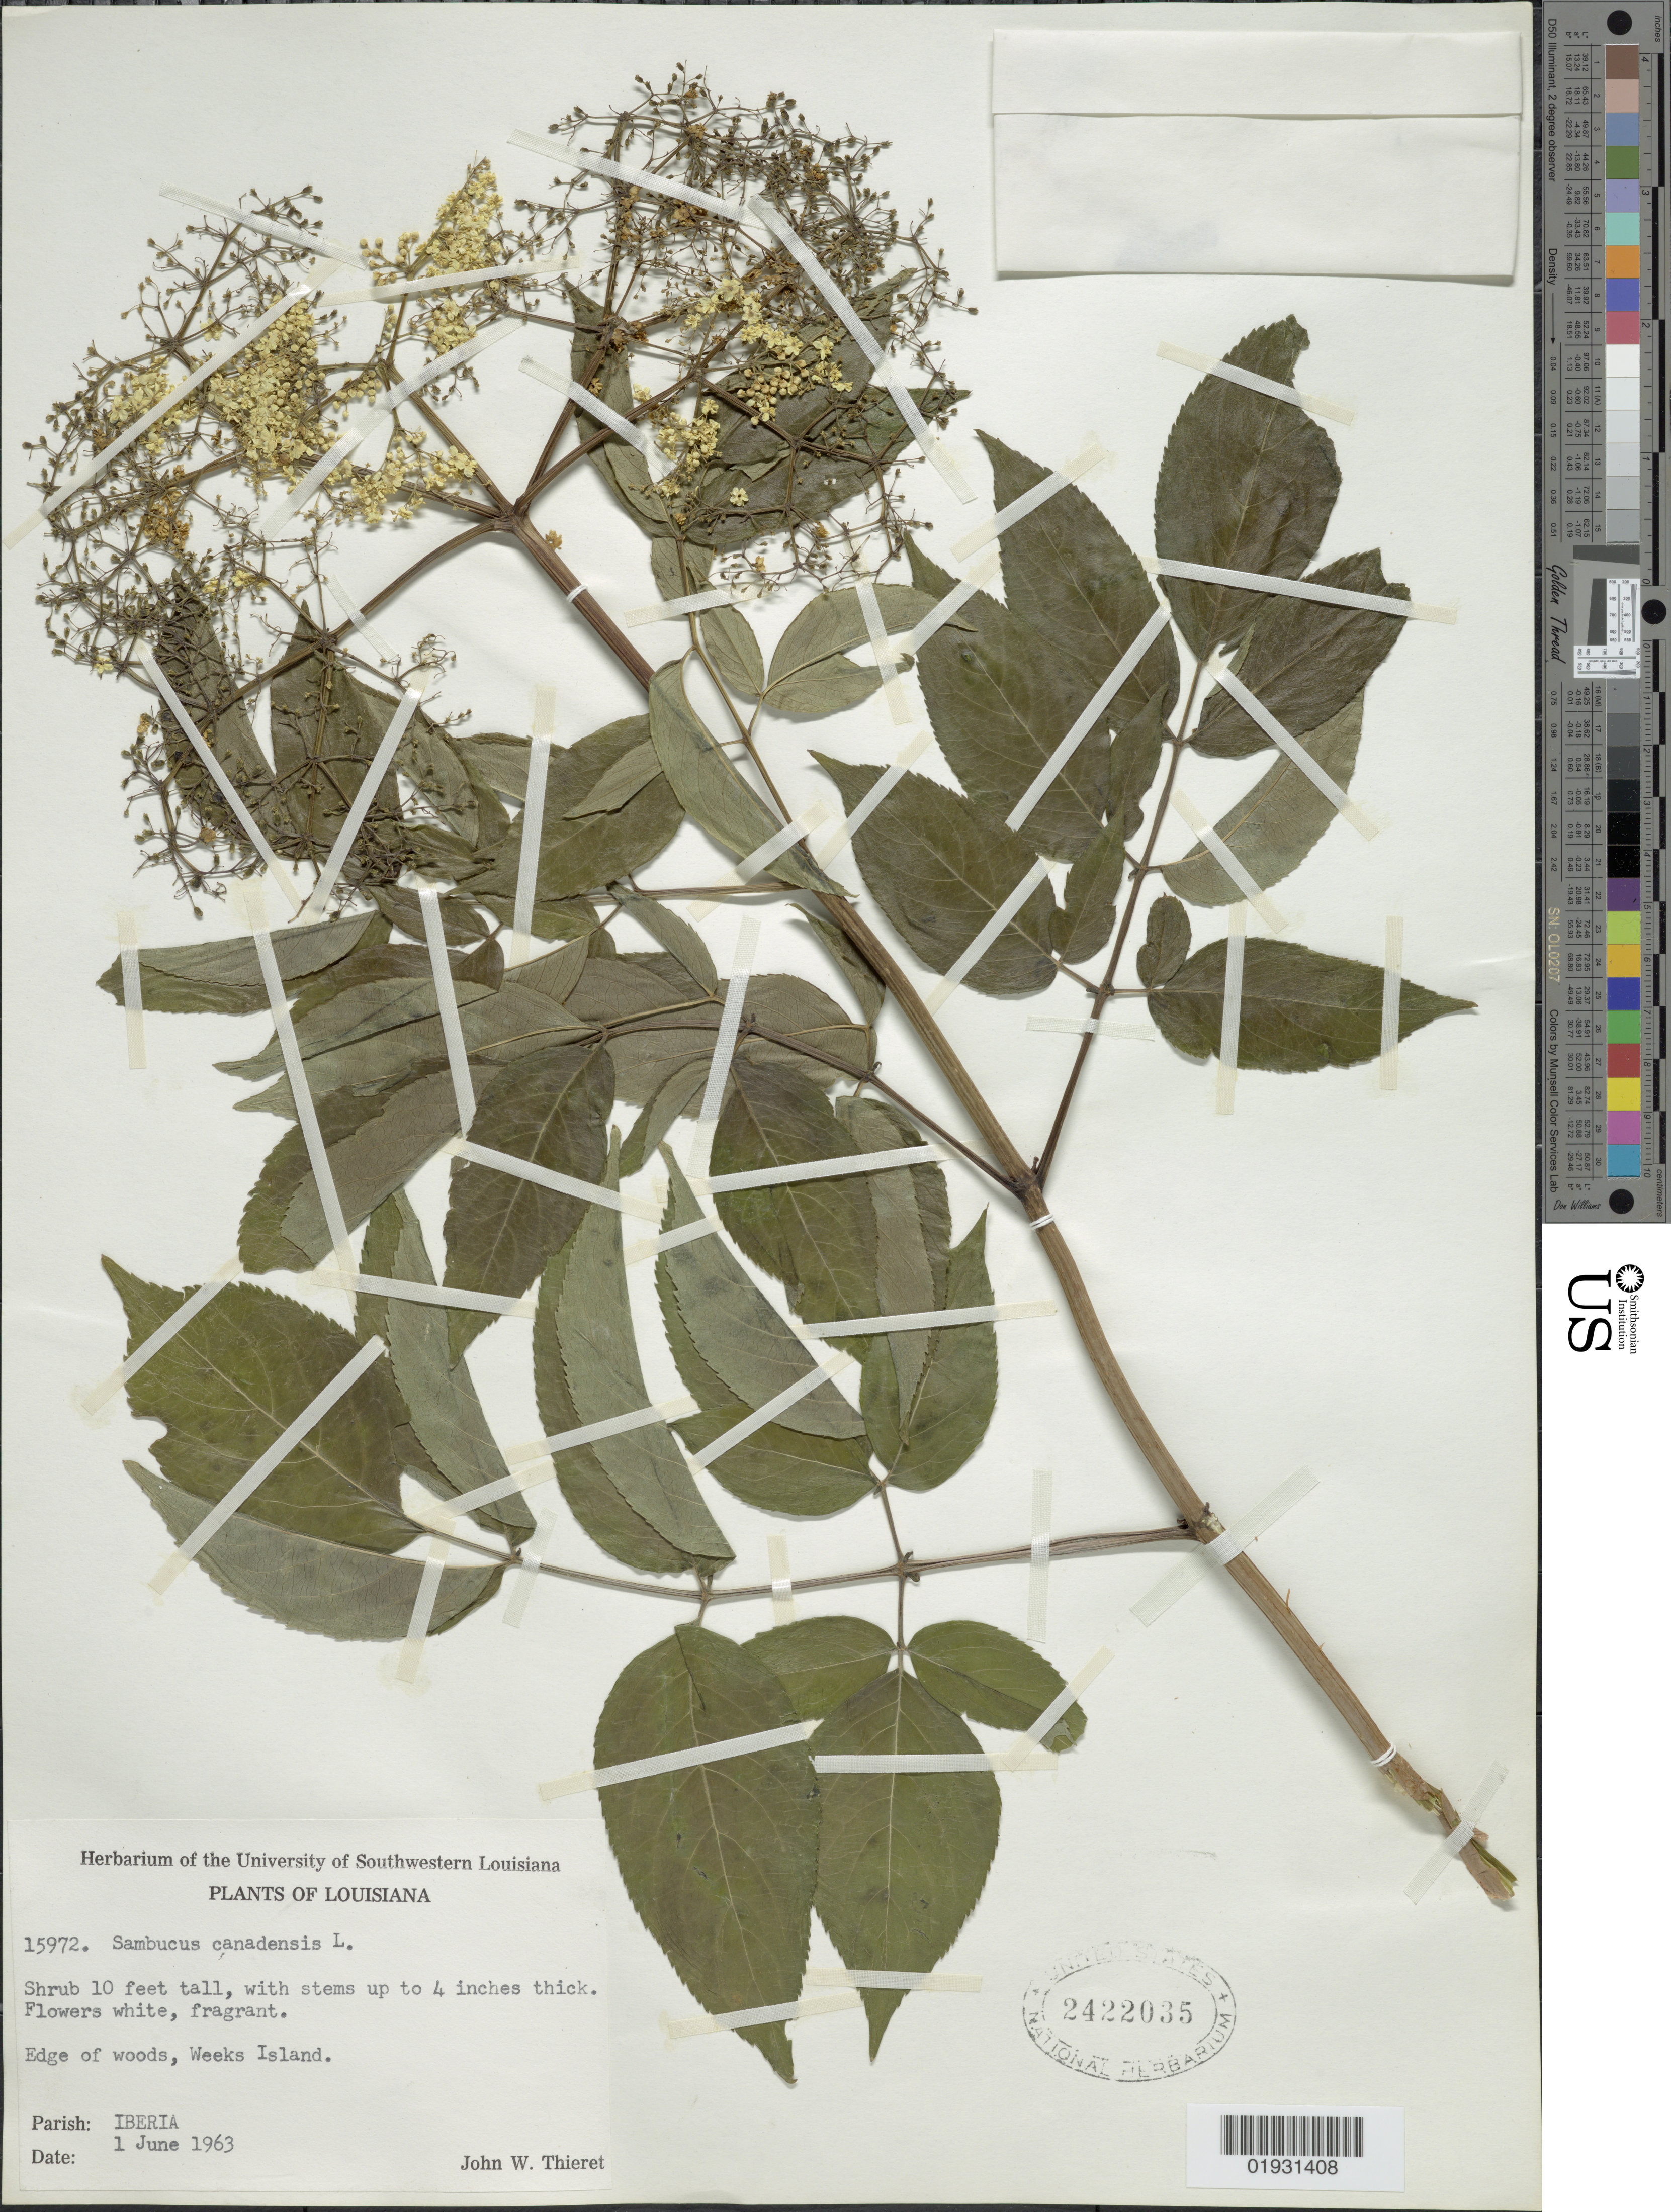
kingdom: Plantae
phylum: Tracheophyta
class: Magnoliopsida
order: Dipsacales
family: Viburnaceae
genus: Sambucus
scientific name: Sambucus simpsonii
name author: Rehder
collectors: J. W. Thieret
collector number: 15972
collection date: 1963-06-01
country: United States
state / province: Louisiana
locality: Edge of woods, Weeks Island. Parish: Iberia.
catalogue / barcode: US 2422035